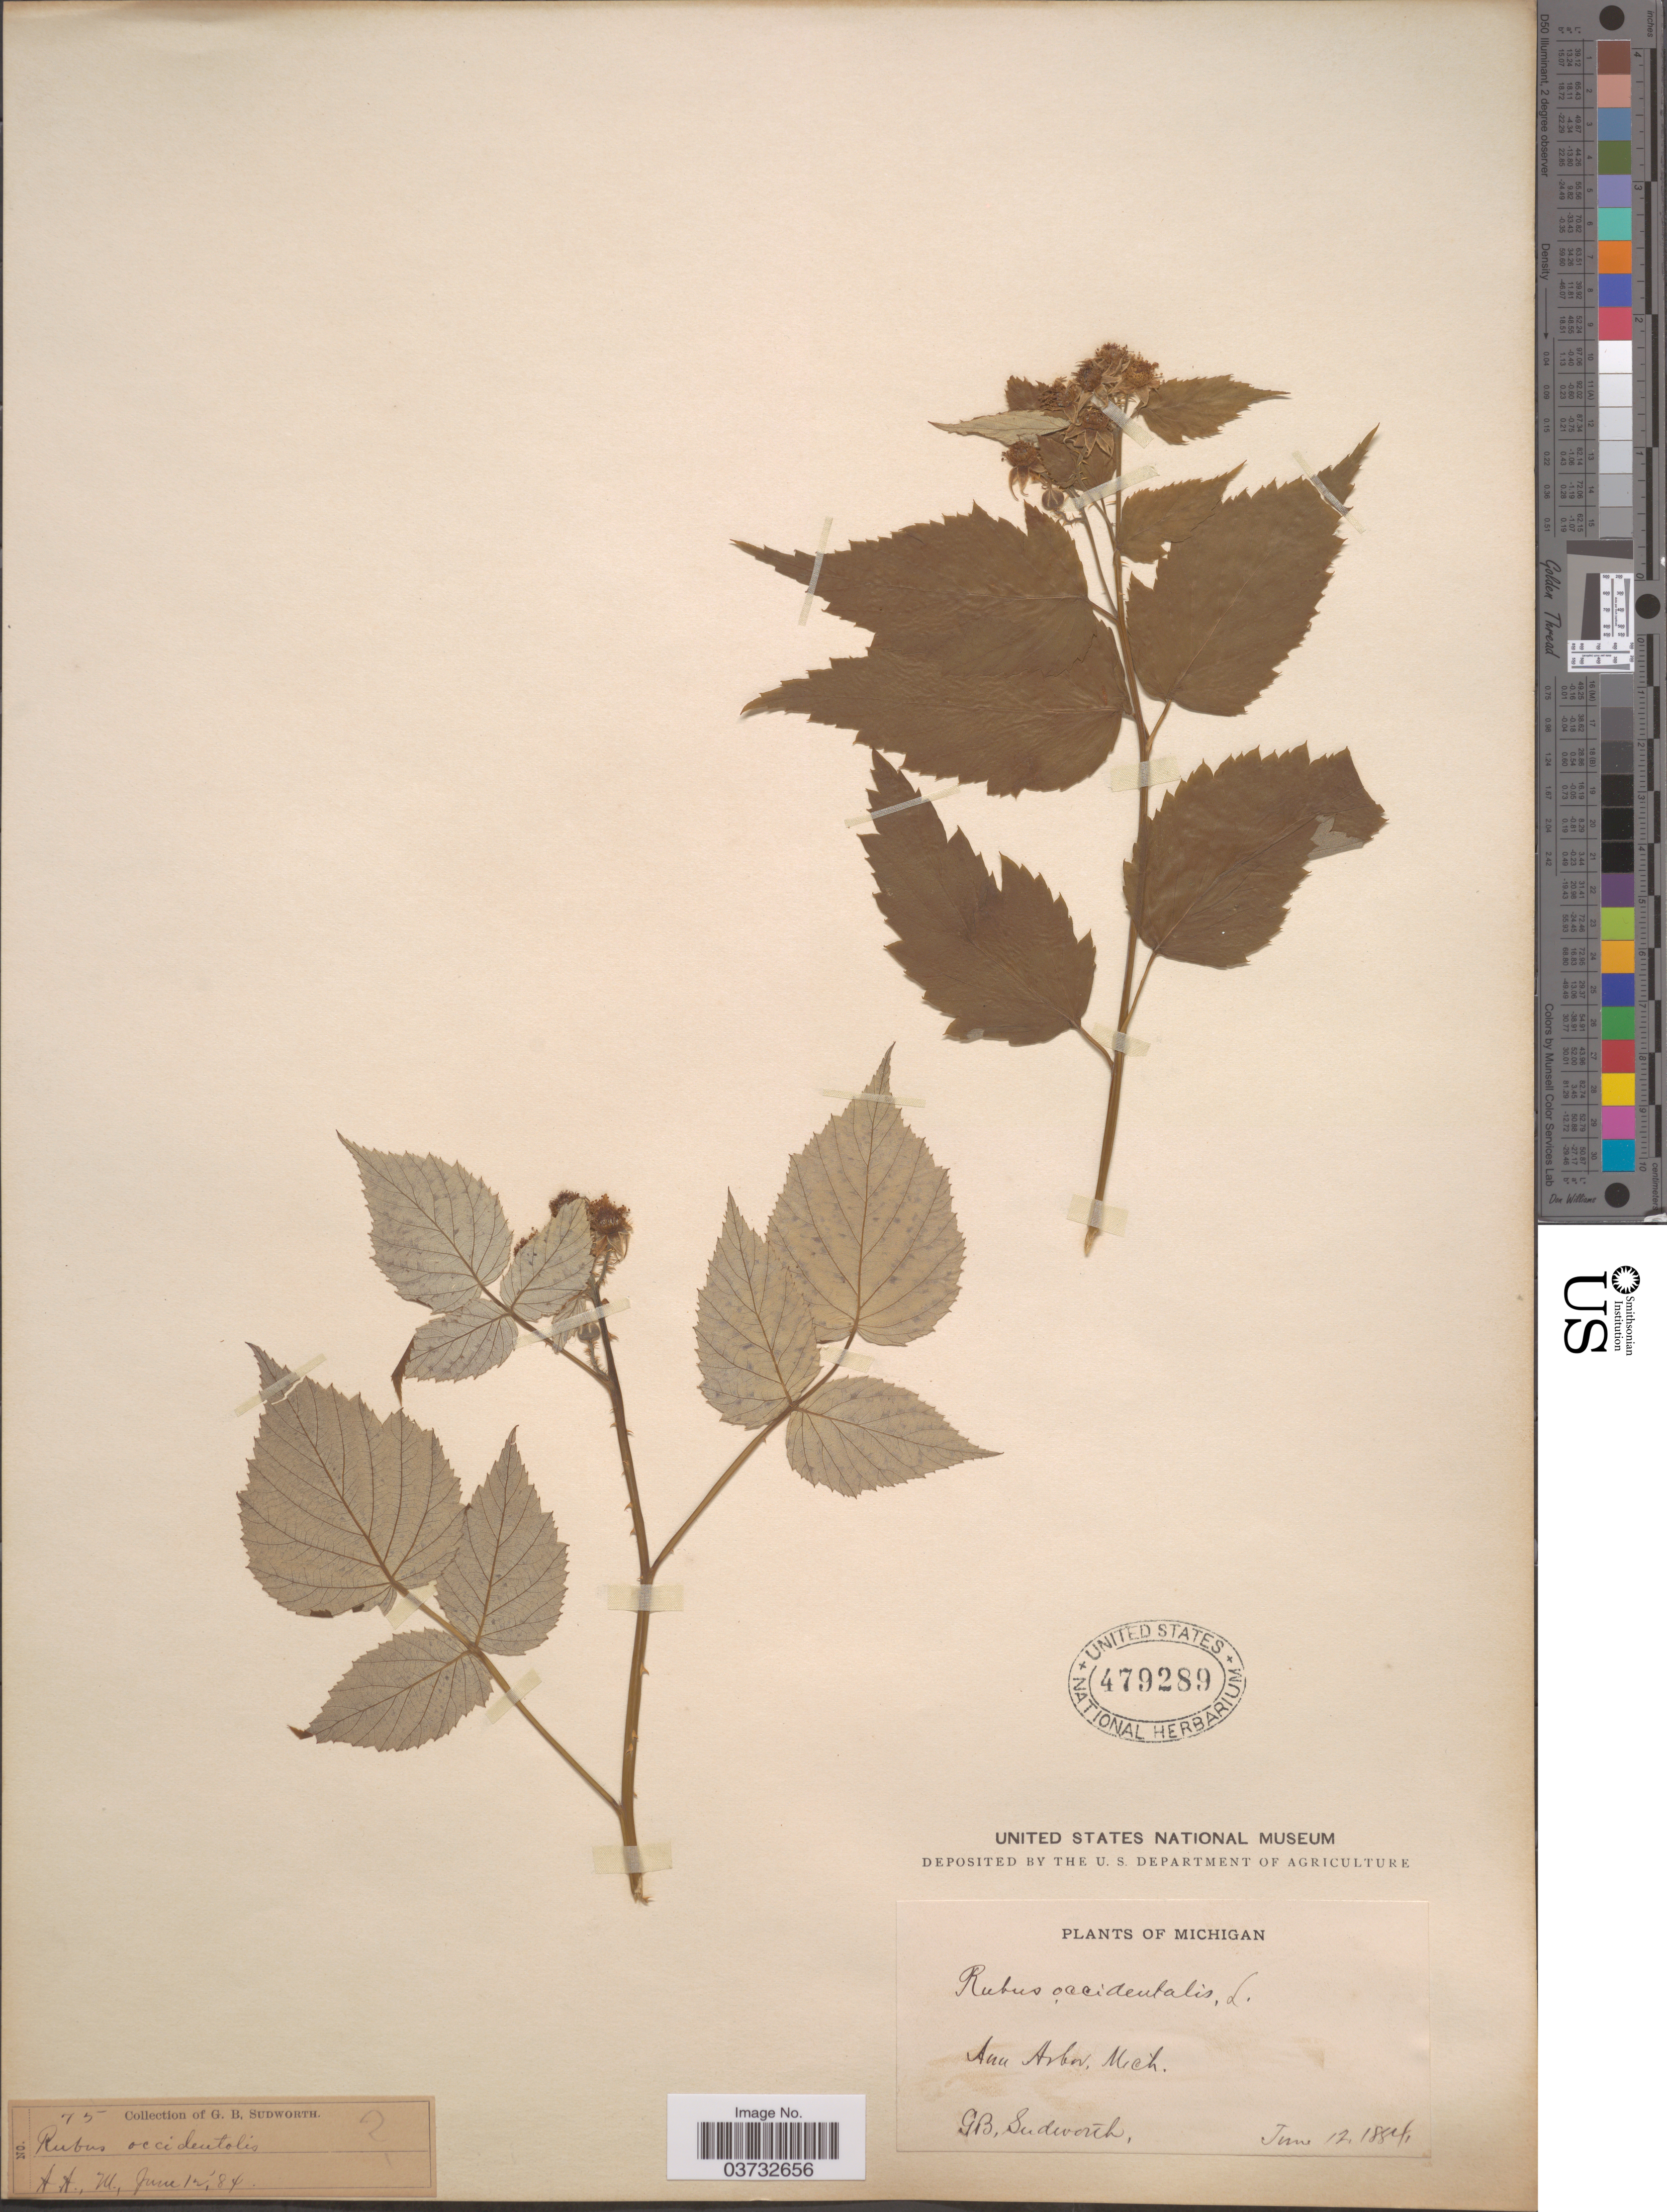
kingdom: Plantae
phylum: Tracheophyta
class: Magnoliopsida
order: Rosales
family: Rosaceae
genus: Rubus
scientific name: Rubus sp.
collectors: G. B. Sudworth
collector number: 75?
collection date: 1884-06-12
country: United States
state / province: Michigan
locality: Ann Arbor.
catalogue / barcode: US 479289